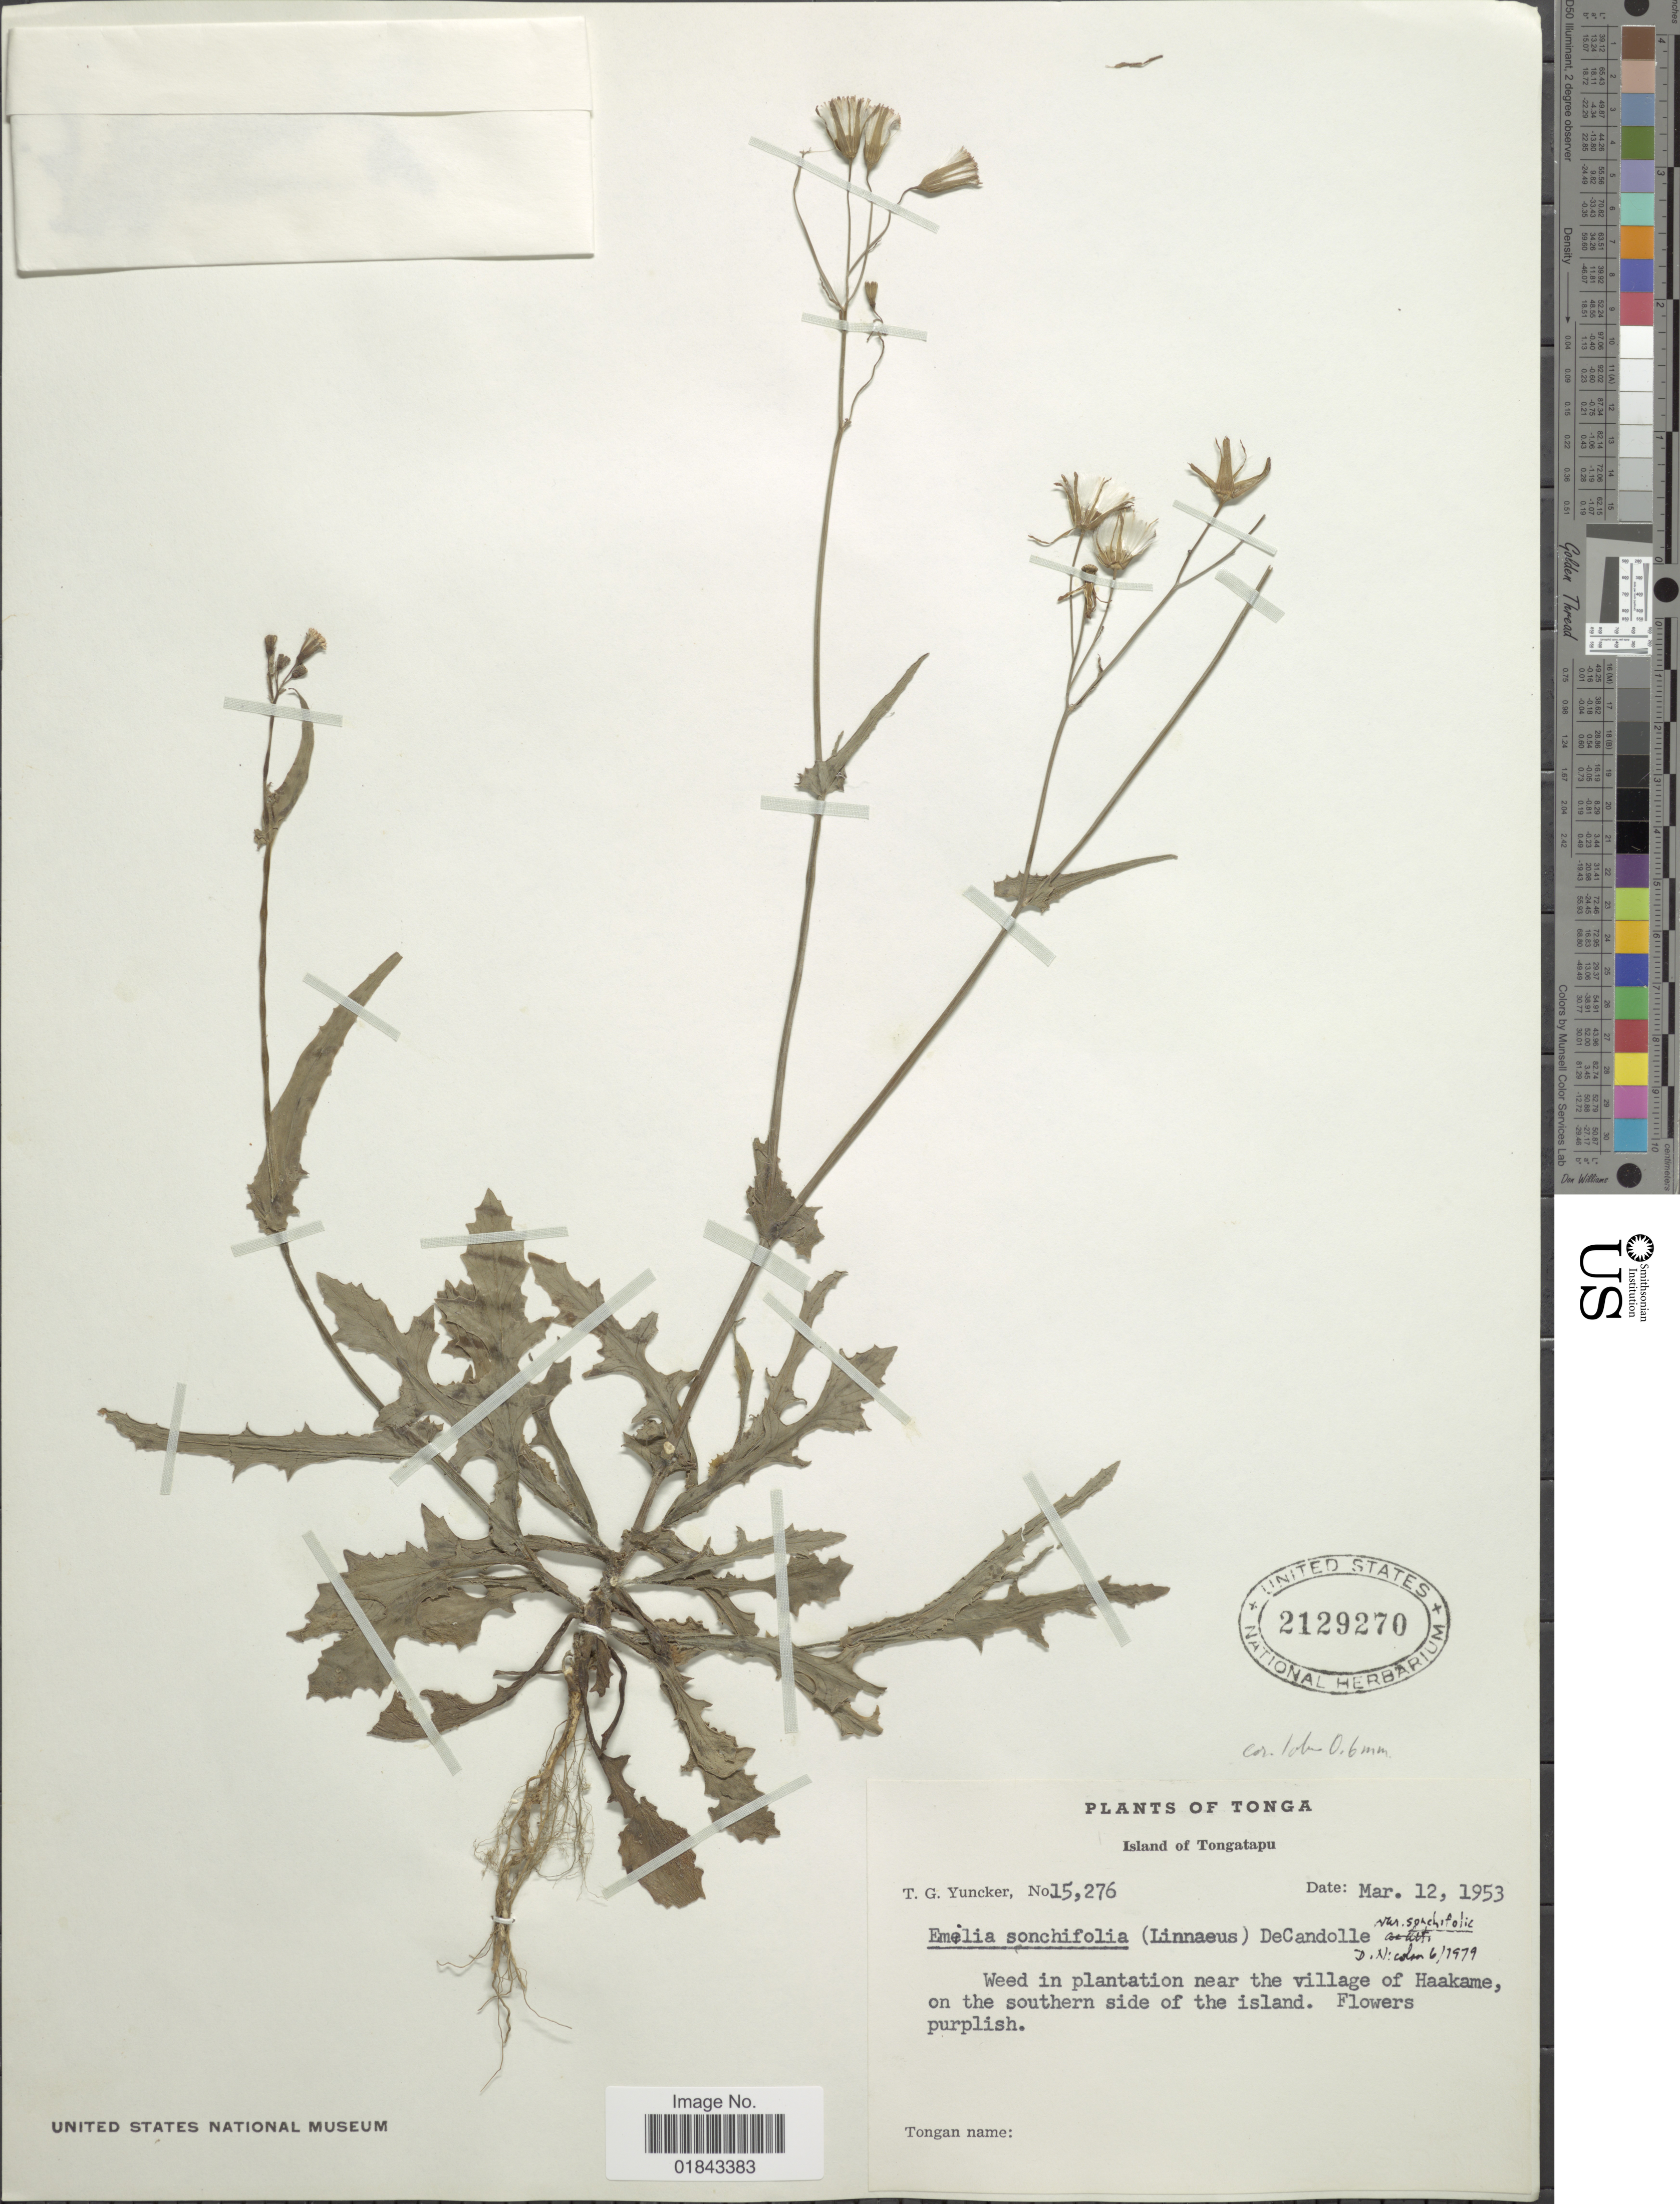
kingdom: Plantae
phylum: Tracheophyta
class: Magnoliopsida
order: Asterales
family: Asteraceae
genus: Emilia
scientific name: Emilia sonchifolia var. sonchifolia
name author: (L.) DC.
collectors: T. G. Yuncker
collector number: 15276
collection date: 1953-03-12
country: Tonga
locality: Island of Tongatapu, weed in plantation near the village of Haakame, on the southern side of the island.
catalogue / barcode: US 2129270